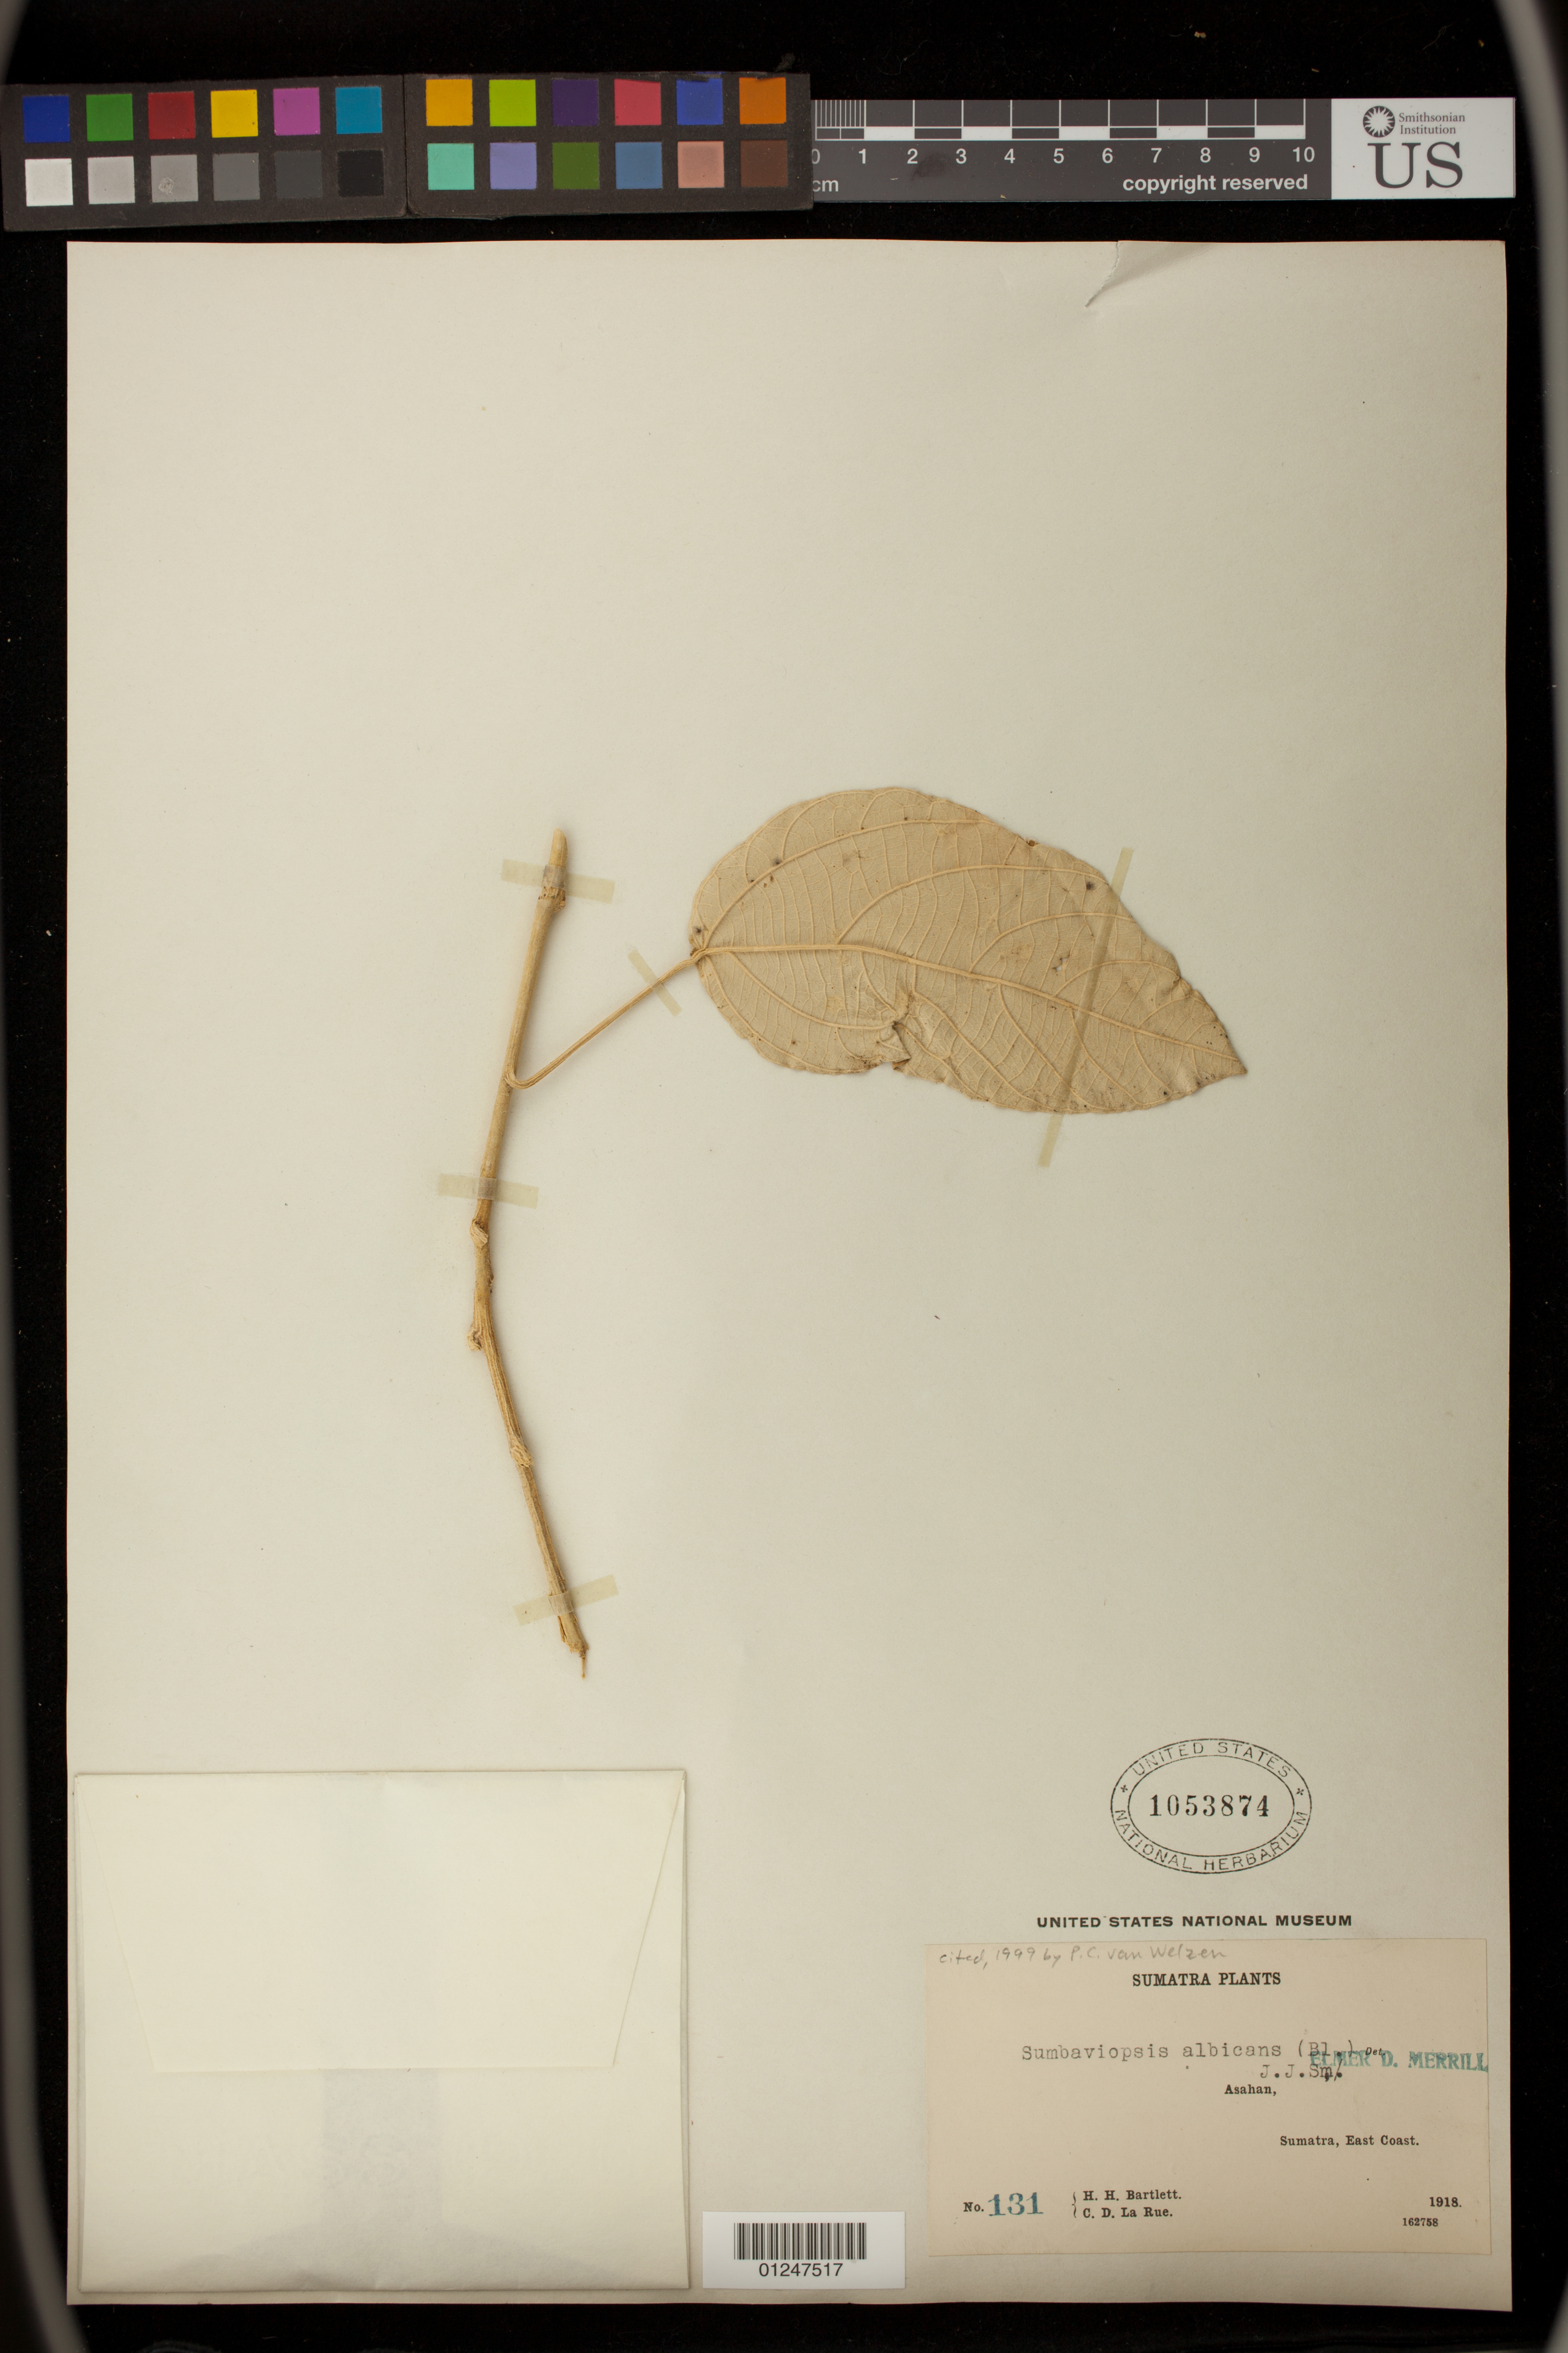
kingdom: Plantae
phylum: Tracheophyta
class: Magnoliopsida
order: Malpighiales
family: Euphorbiaceae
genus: Sumbaviopsis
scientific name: Sumbaviopsis albicans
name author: J.Jay Sm.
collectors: H. H. Bartlett & C. La Rue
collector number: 131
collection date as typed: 1918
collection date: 1918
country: Indonesia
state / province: Sumatra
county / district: Sumatera Utara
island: Sumatra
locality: Asahan, Sumatra, East Coast.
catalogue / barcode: US 1053874